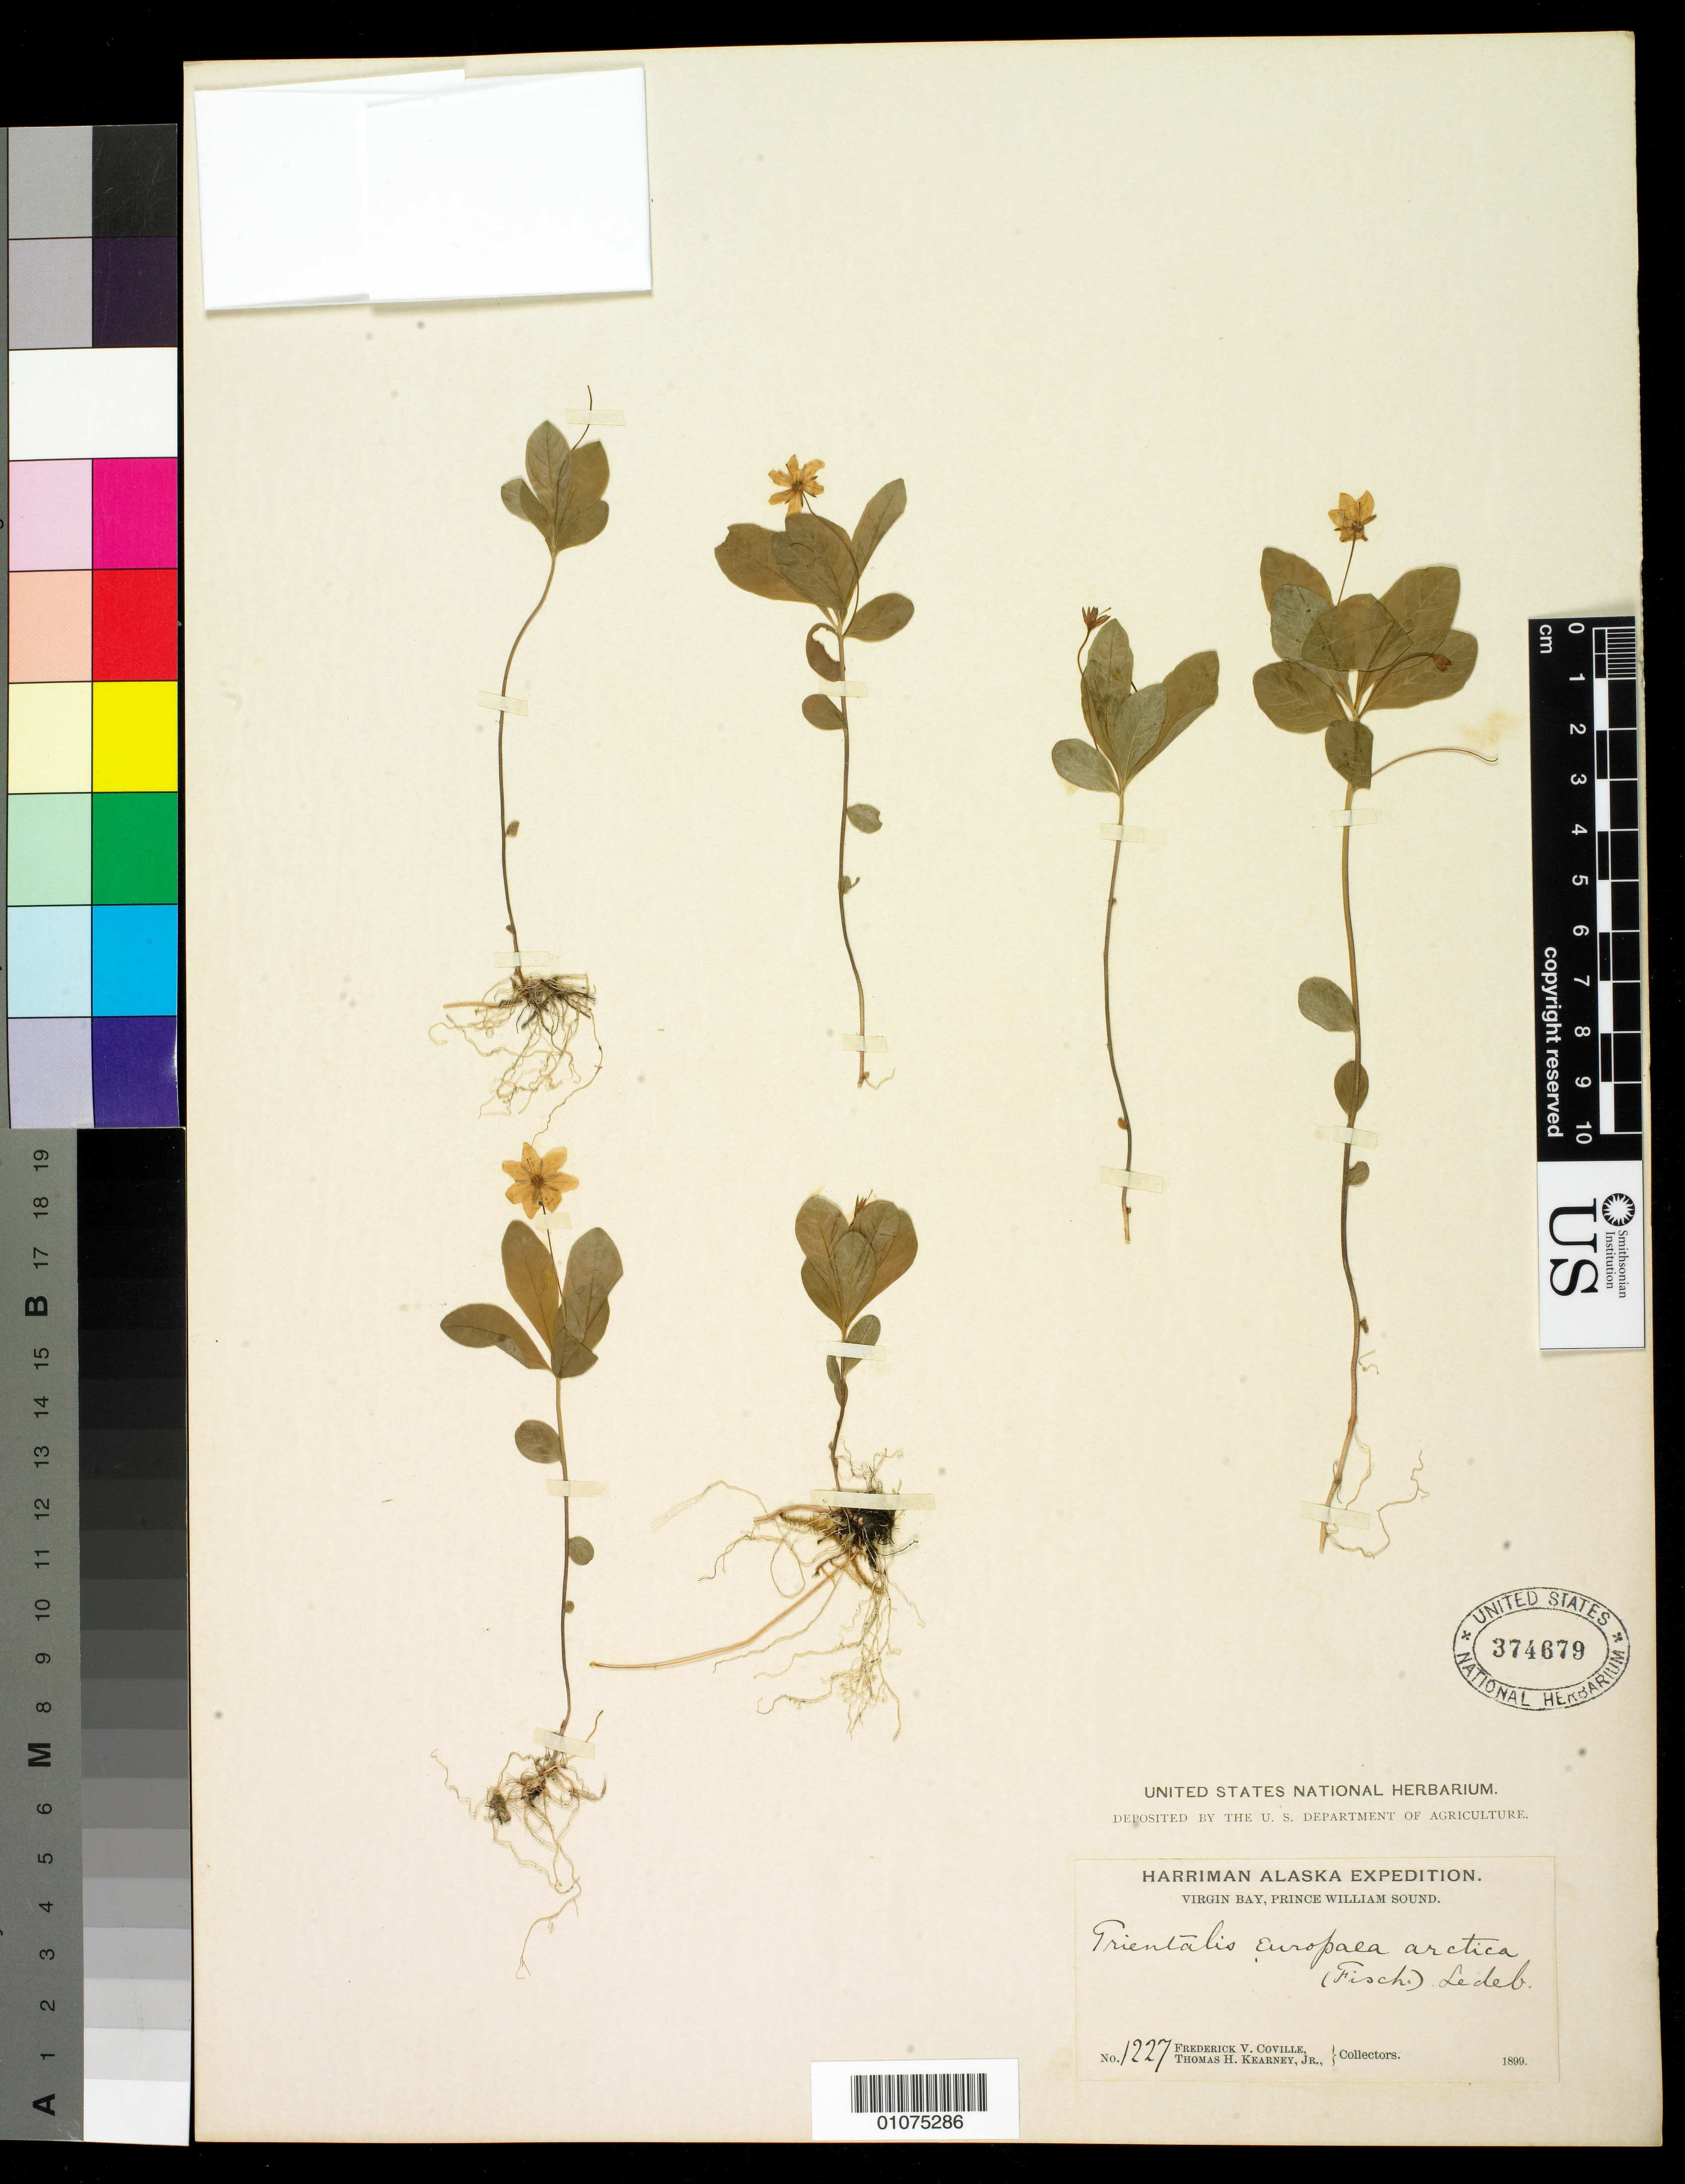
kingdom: Plantae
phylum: Tracheophyta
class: Magnoliopsida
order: Ericales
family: Primulaceae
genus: Trientalis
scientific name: Trientalis europaea subsp. arctica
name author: (Fisch. ex Hook.) Hultén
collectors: F. V. Coville & T. H. Kearney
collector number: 1227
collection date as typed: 1899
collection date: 1899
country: United States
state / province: Alaska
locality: Virgin Bay, Prince William Sound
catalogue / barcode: US 374679